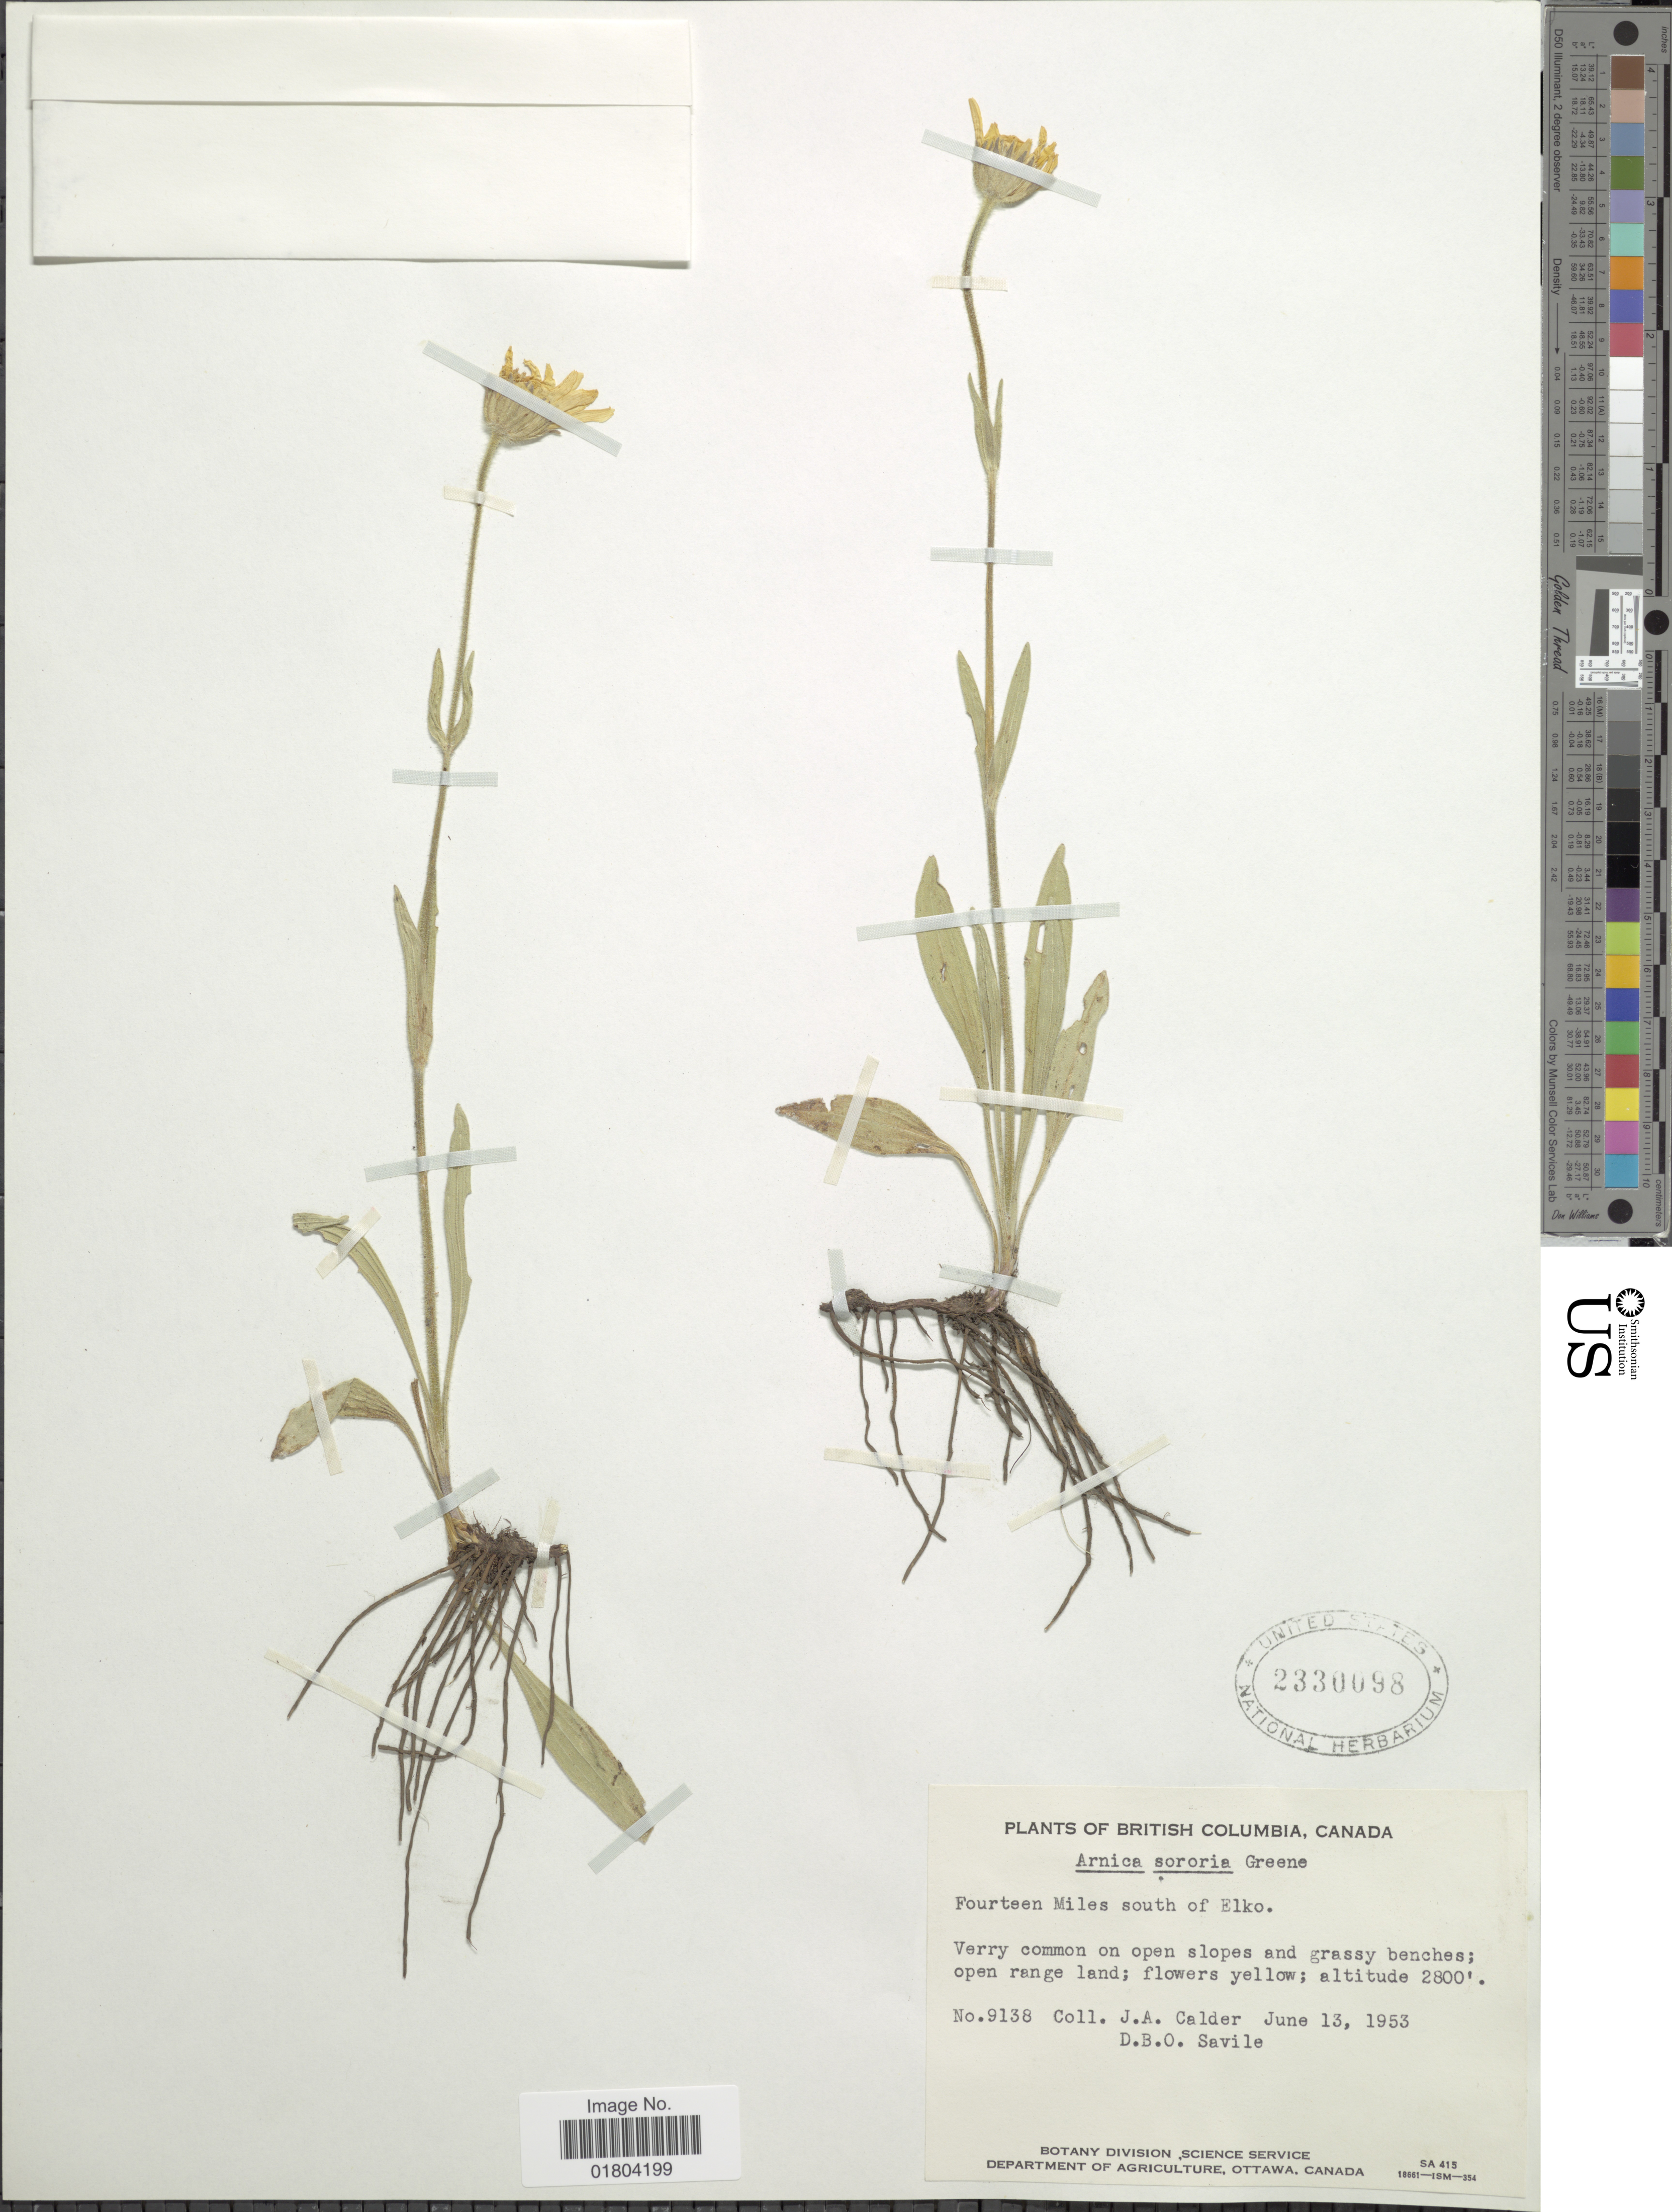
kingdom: Plantae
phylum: Tracheophyta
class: Magnoliopsida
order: Asterales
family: Asteraceae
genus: Arnica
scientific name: Arnica sororia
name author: Greene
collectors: J. A. Calder & D. Savile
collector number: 9138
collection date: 1953-06-13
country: Canada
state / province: British Columbia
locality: Fourteen Miles south of Elko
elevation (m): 853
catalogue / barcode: US 233098